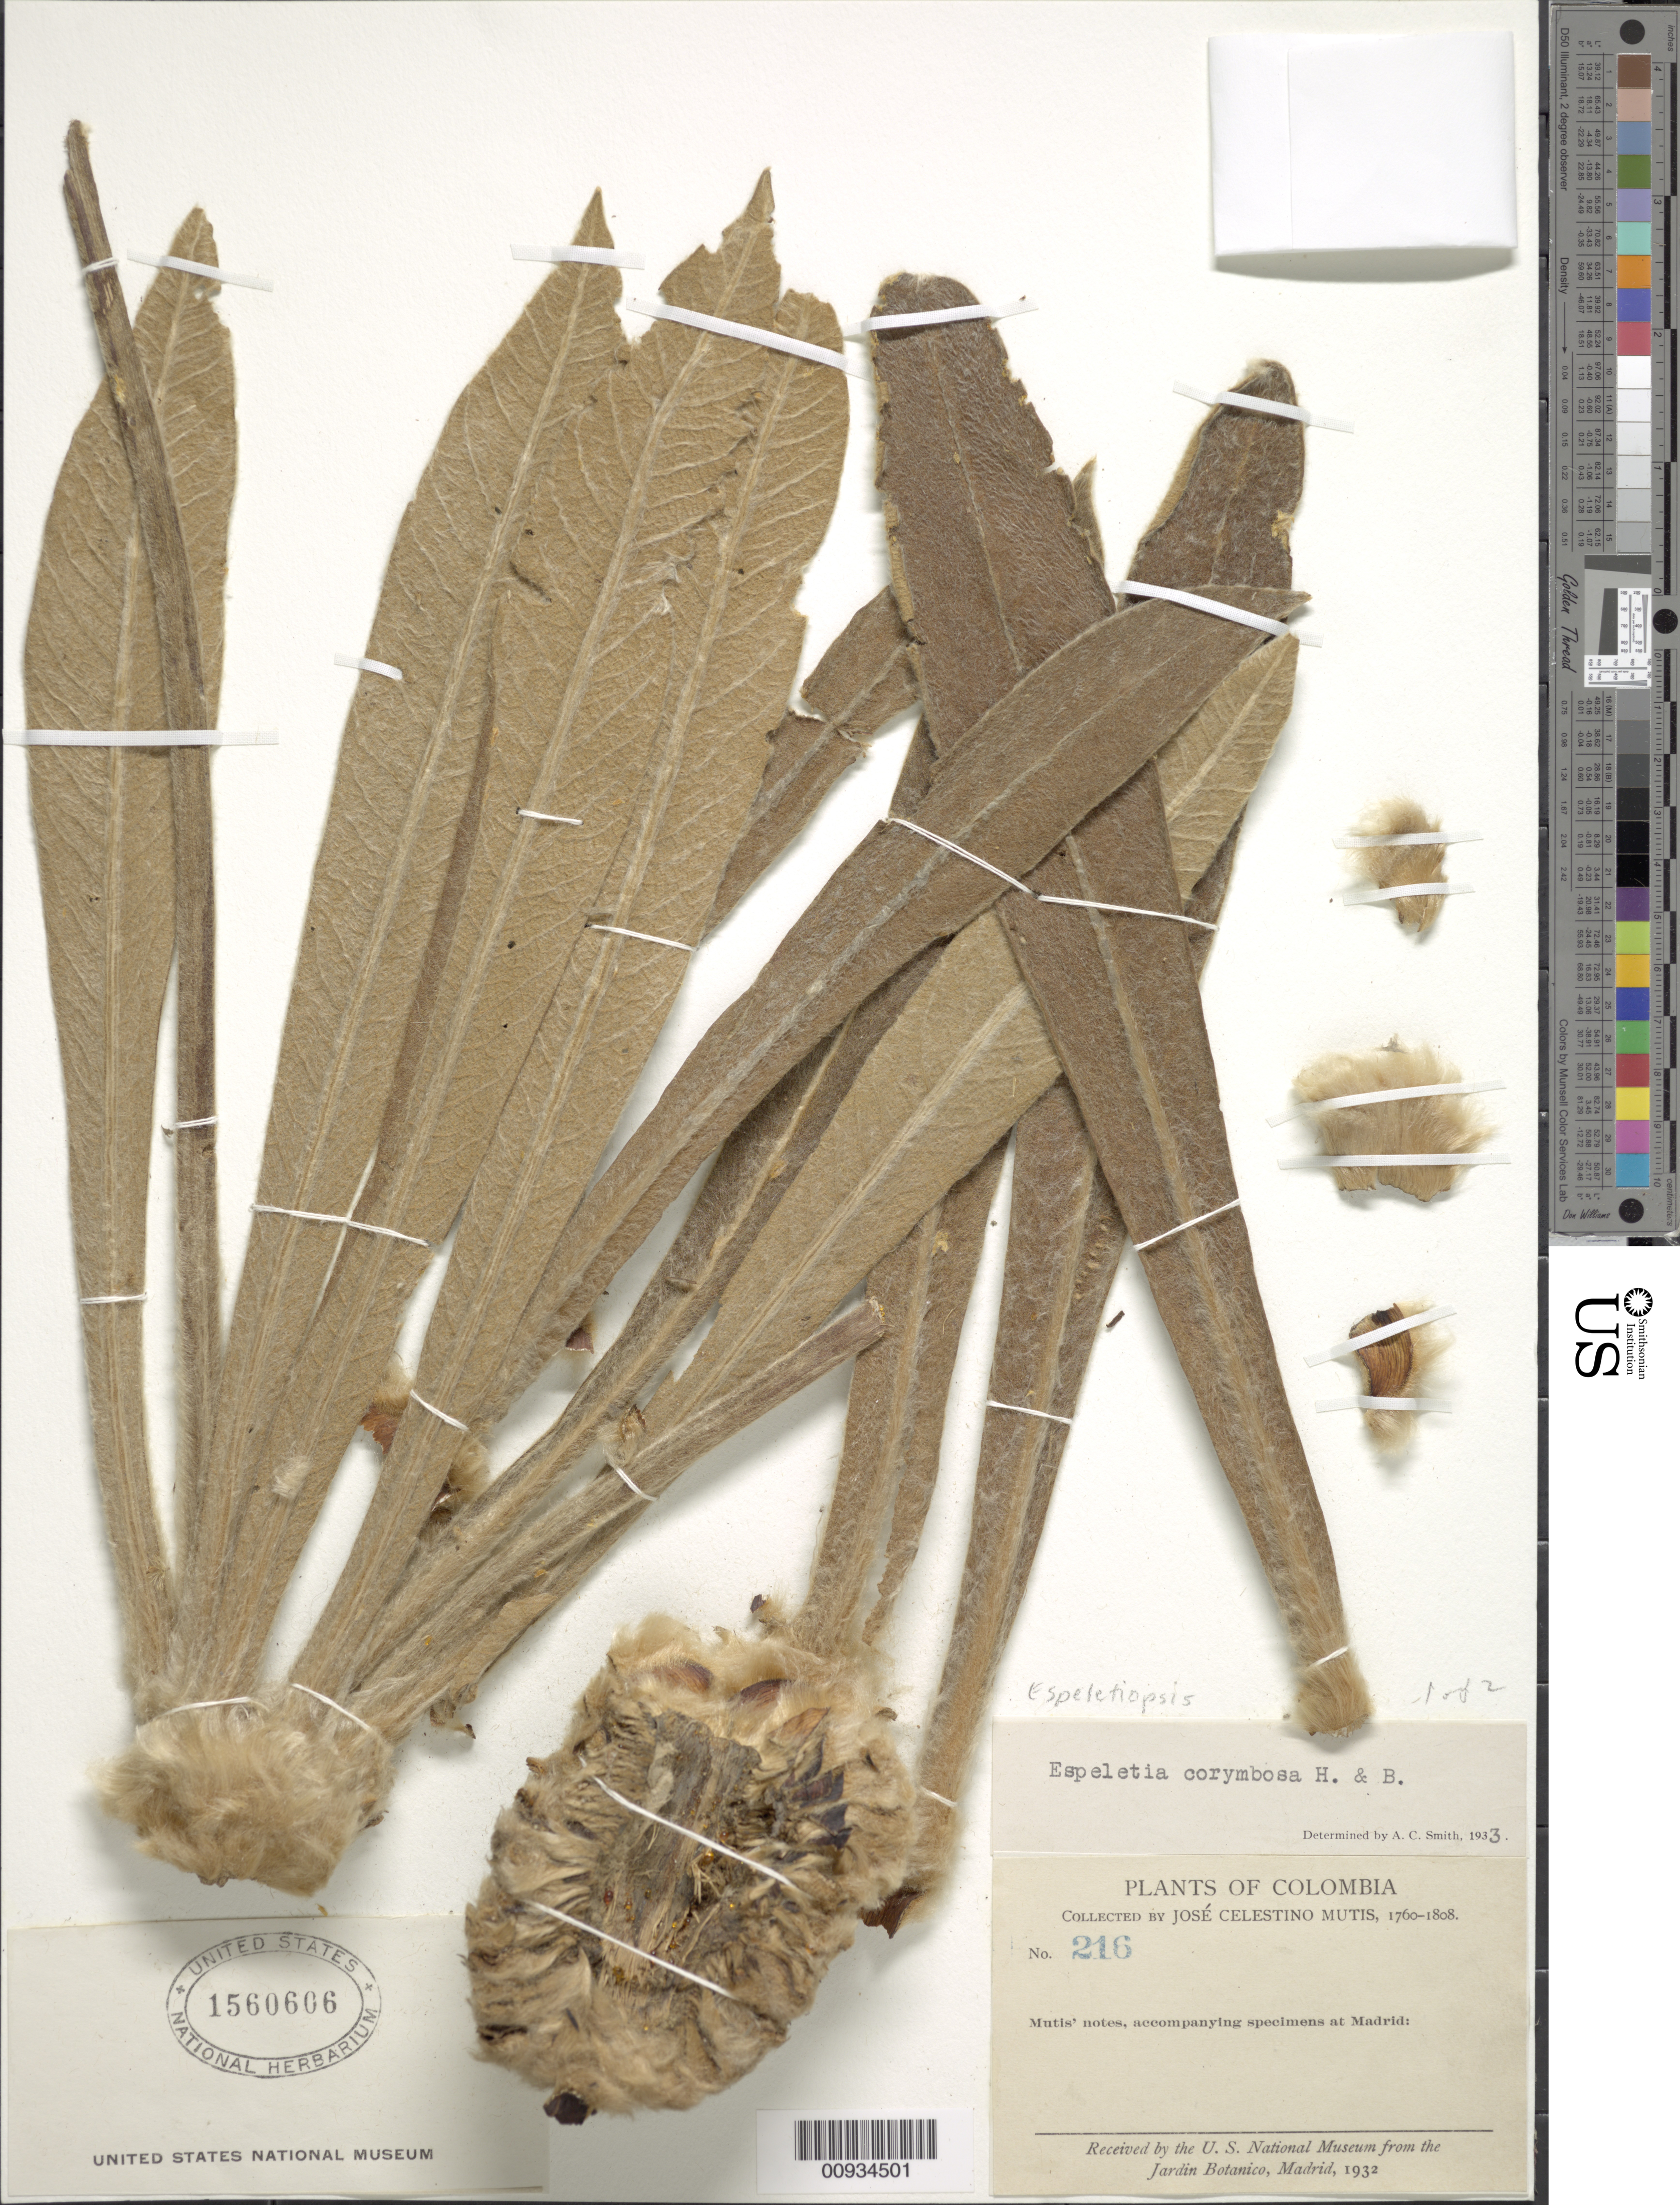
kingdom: Plantae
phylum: Tracheophyta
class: Magnoliopsida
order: Asterales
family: Asteraceae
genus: Espeletiopsis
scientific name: Espeletiopsis corymbosa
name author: (Humb. & Bonpl.) Cuatrec.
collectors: J. C. B. Mutis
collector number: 216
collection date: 1760-01-01/1808-12-31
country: Colombia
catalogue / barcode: US 1560606